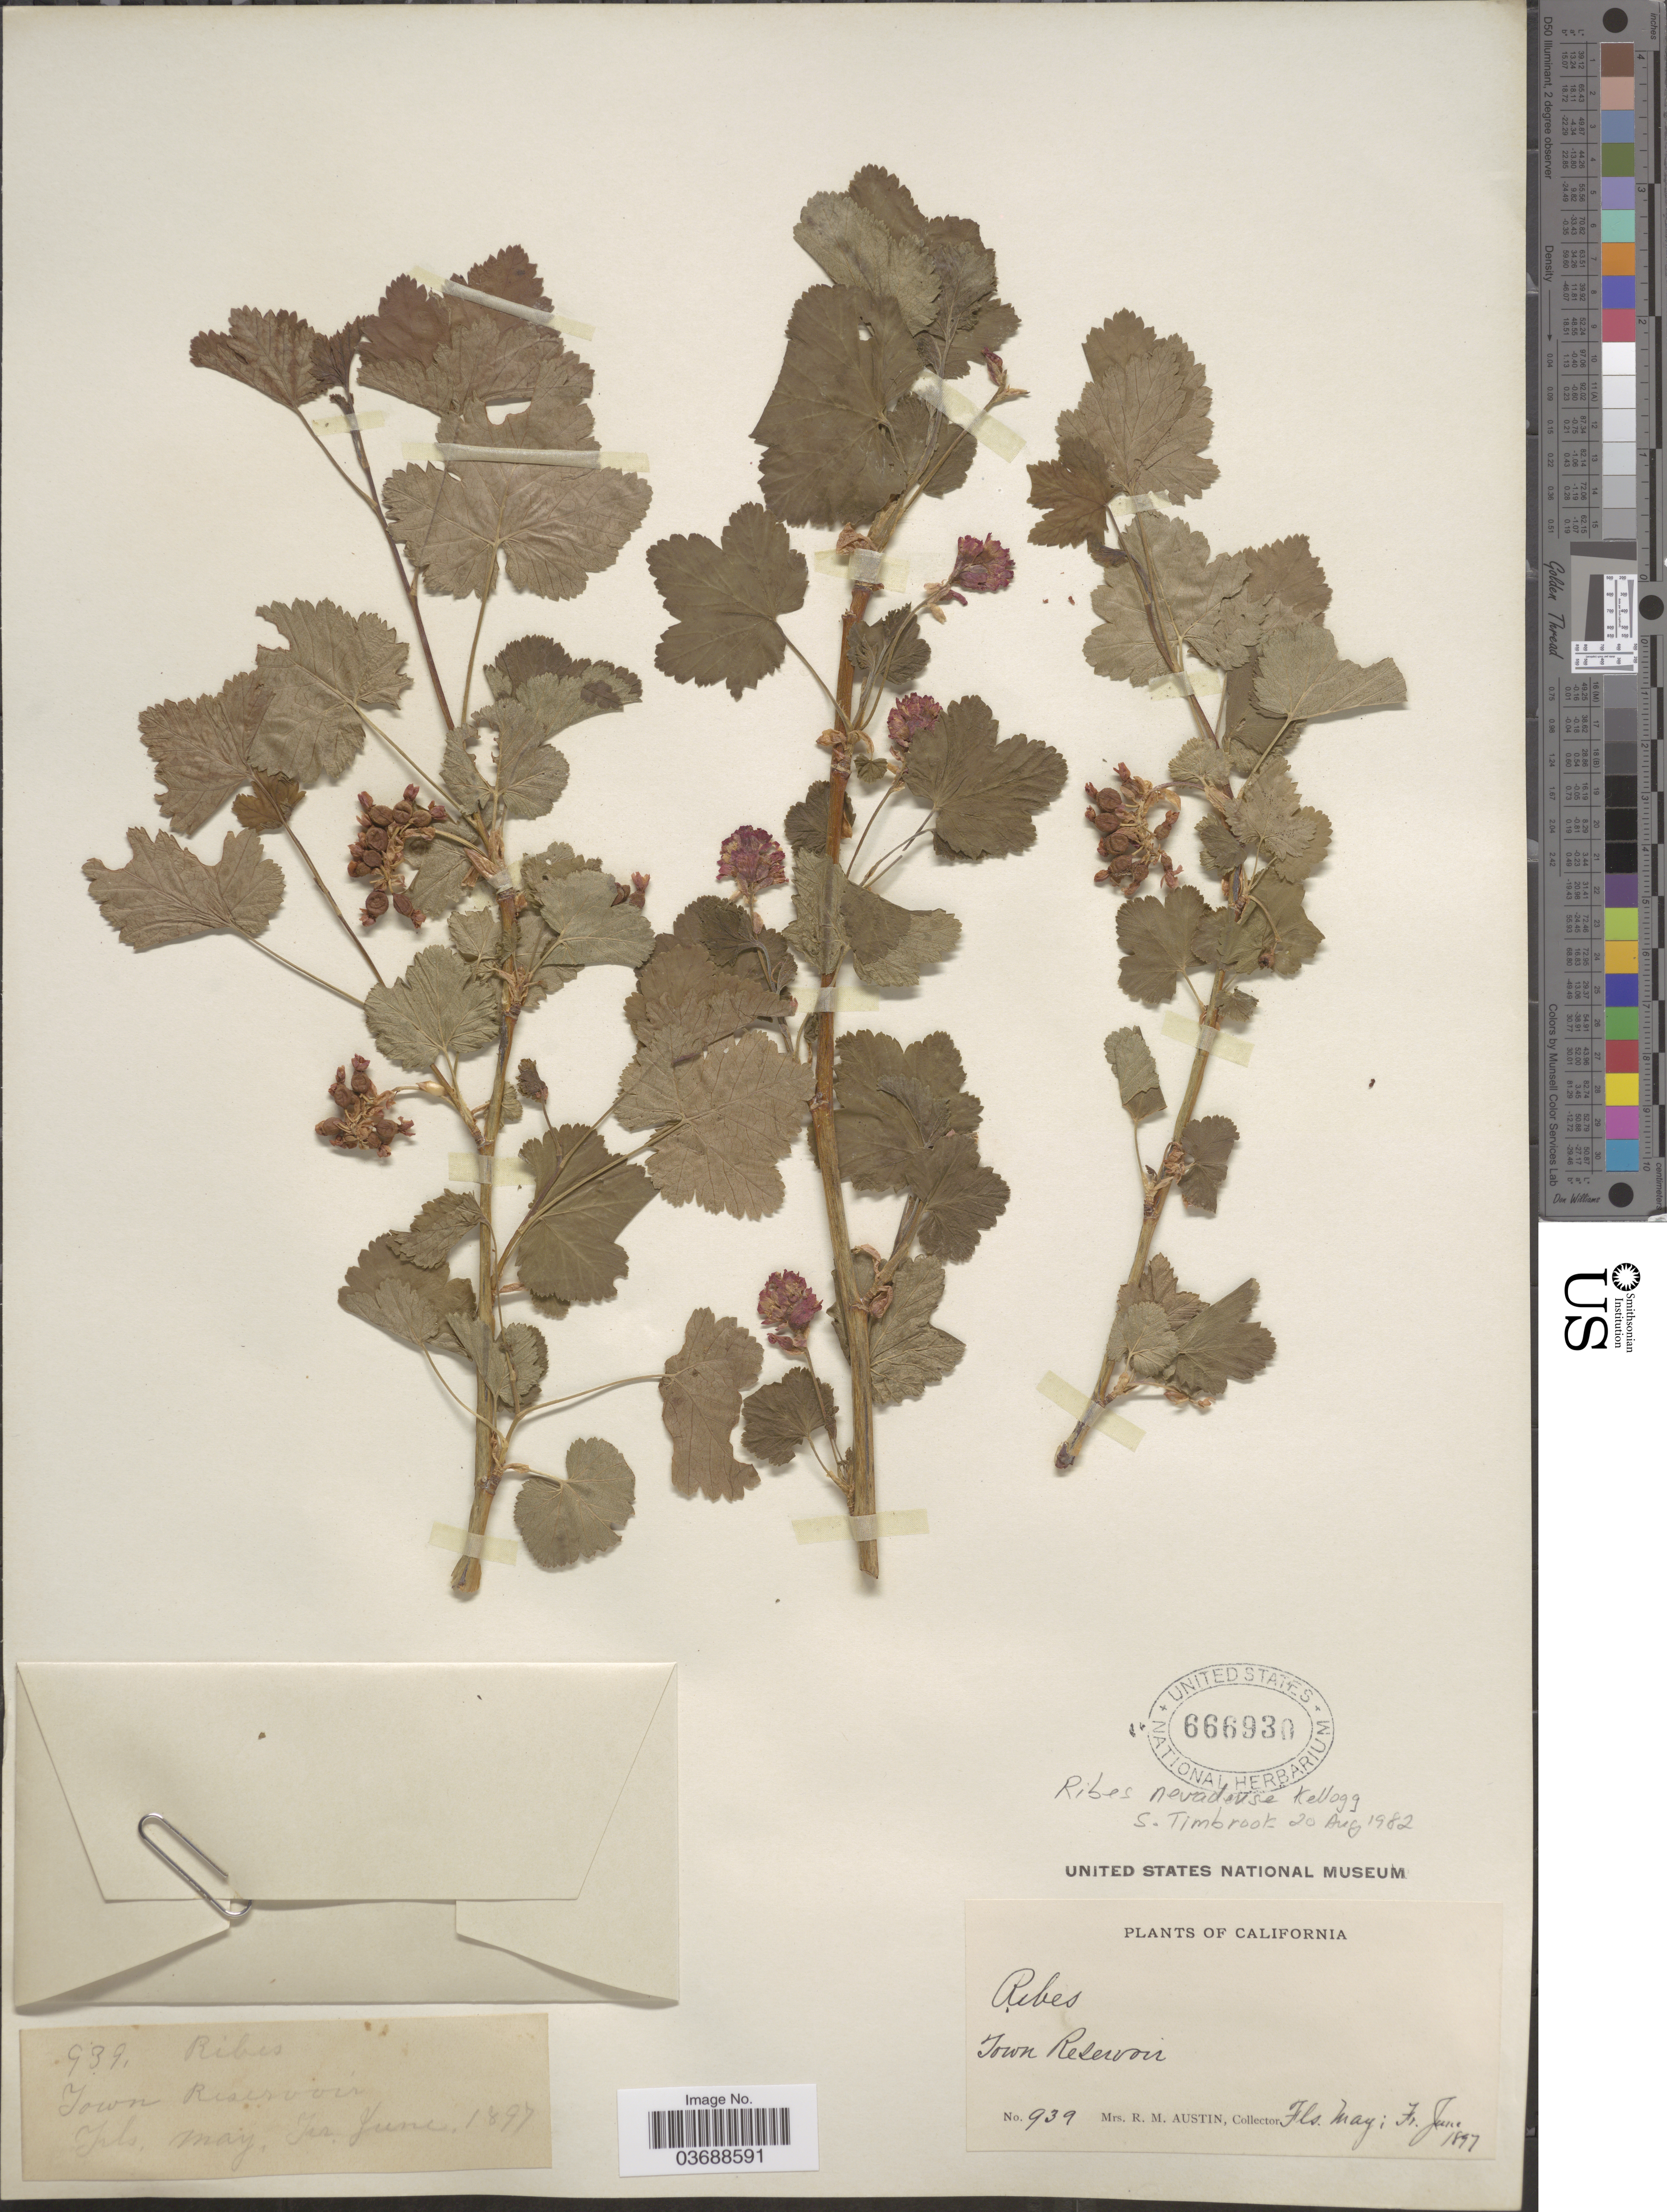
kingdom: Plantae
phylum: Tracheophyta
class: Magnoliopsida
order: Saxifragales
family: Grossulariaceae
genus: Ribes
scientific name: Ribes nevadense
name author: Kellogg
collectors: R. Austin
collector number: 939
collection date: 1897-05/1897-06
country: United States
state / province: California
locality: Town Reservoir.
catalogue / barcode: US 666930